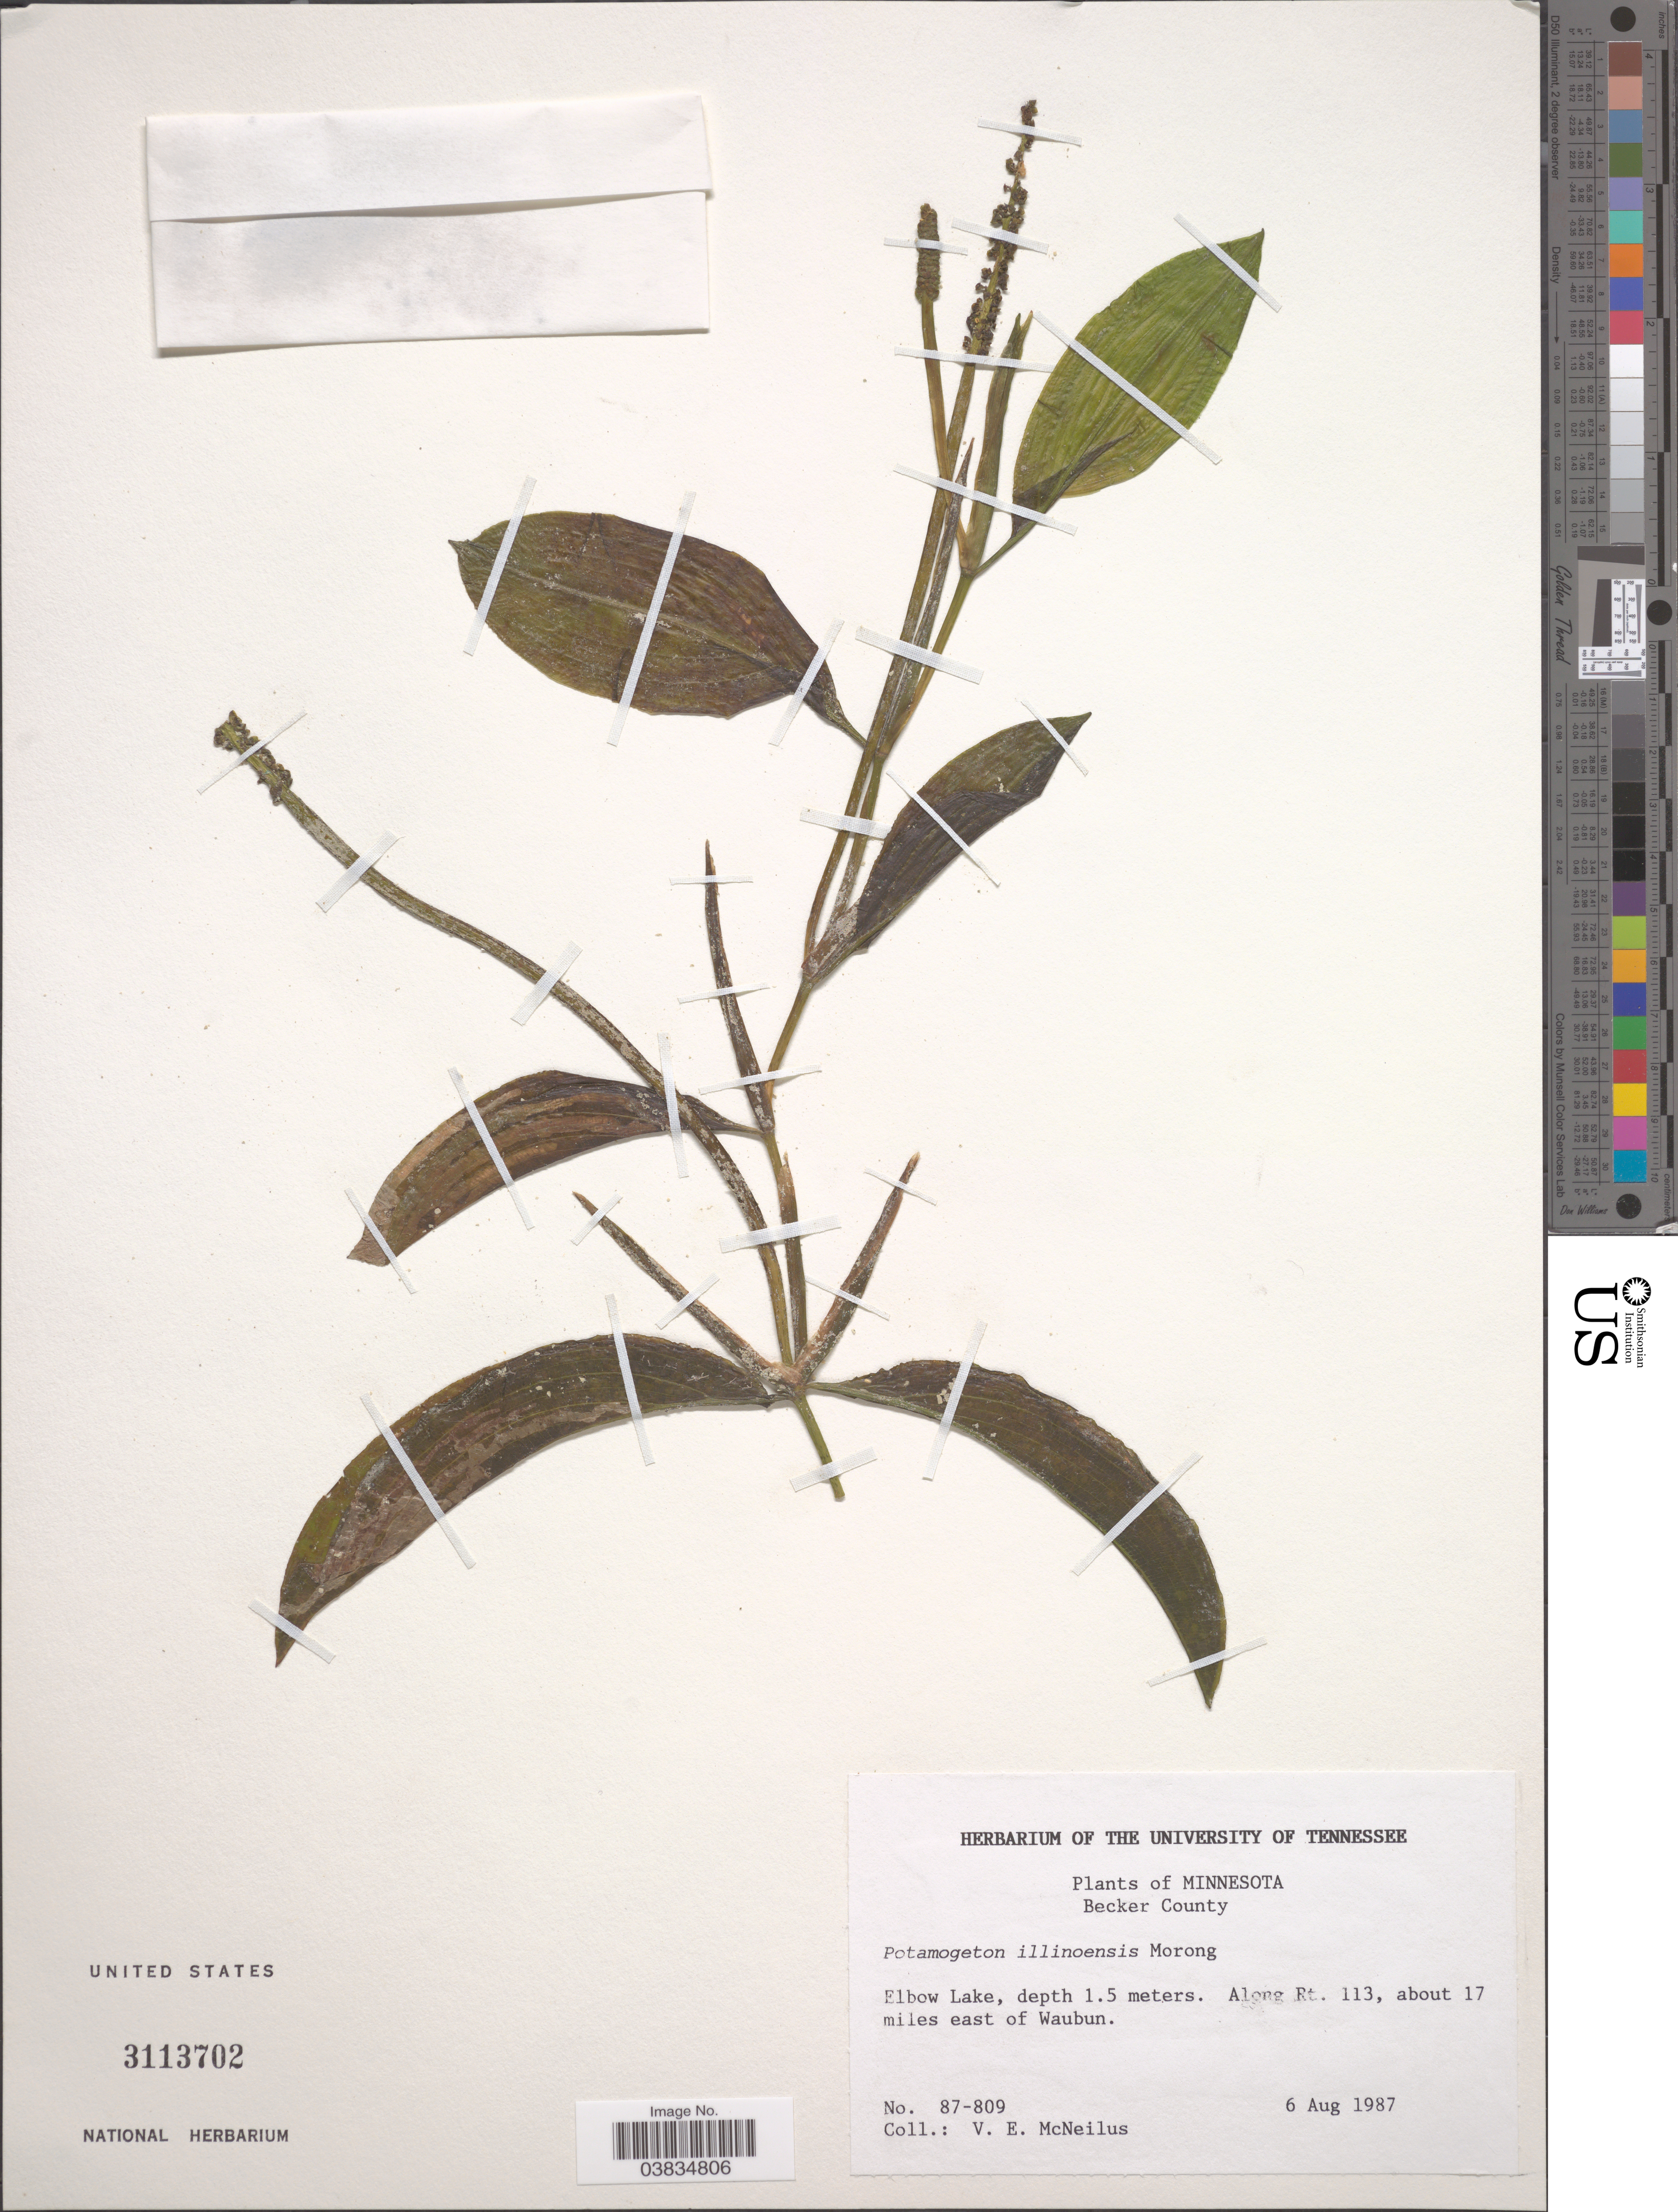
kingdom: Plantae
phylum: Tracheophyta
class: Liliopsida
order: Alismatales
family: Potamogetonaceae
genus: Potamogeton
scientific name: Potamogeton illinoensis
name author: Morong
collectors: V. Mcneilus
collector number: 87-809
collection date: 1987-08-06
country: United States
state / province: Minnesota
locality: Becker County. Elbow Lake. Along Rt. 113, about 17 miles east of Waubun.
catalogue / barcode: US 3113702